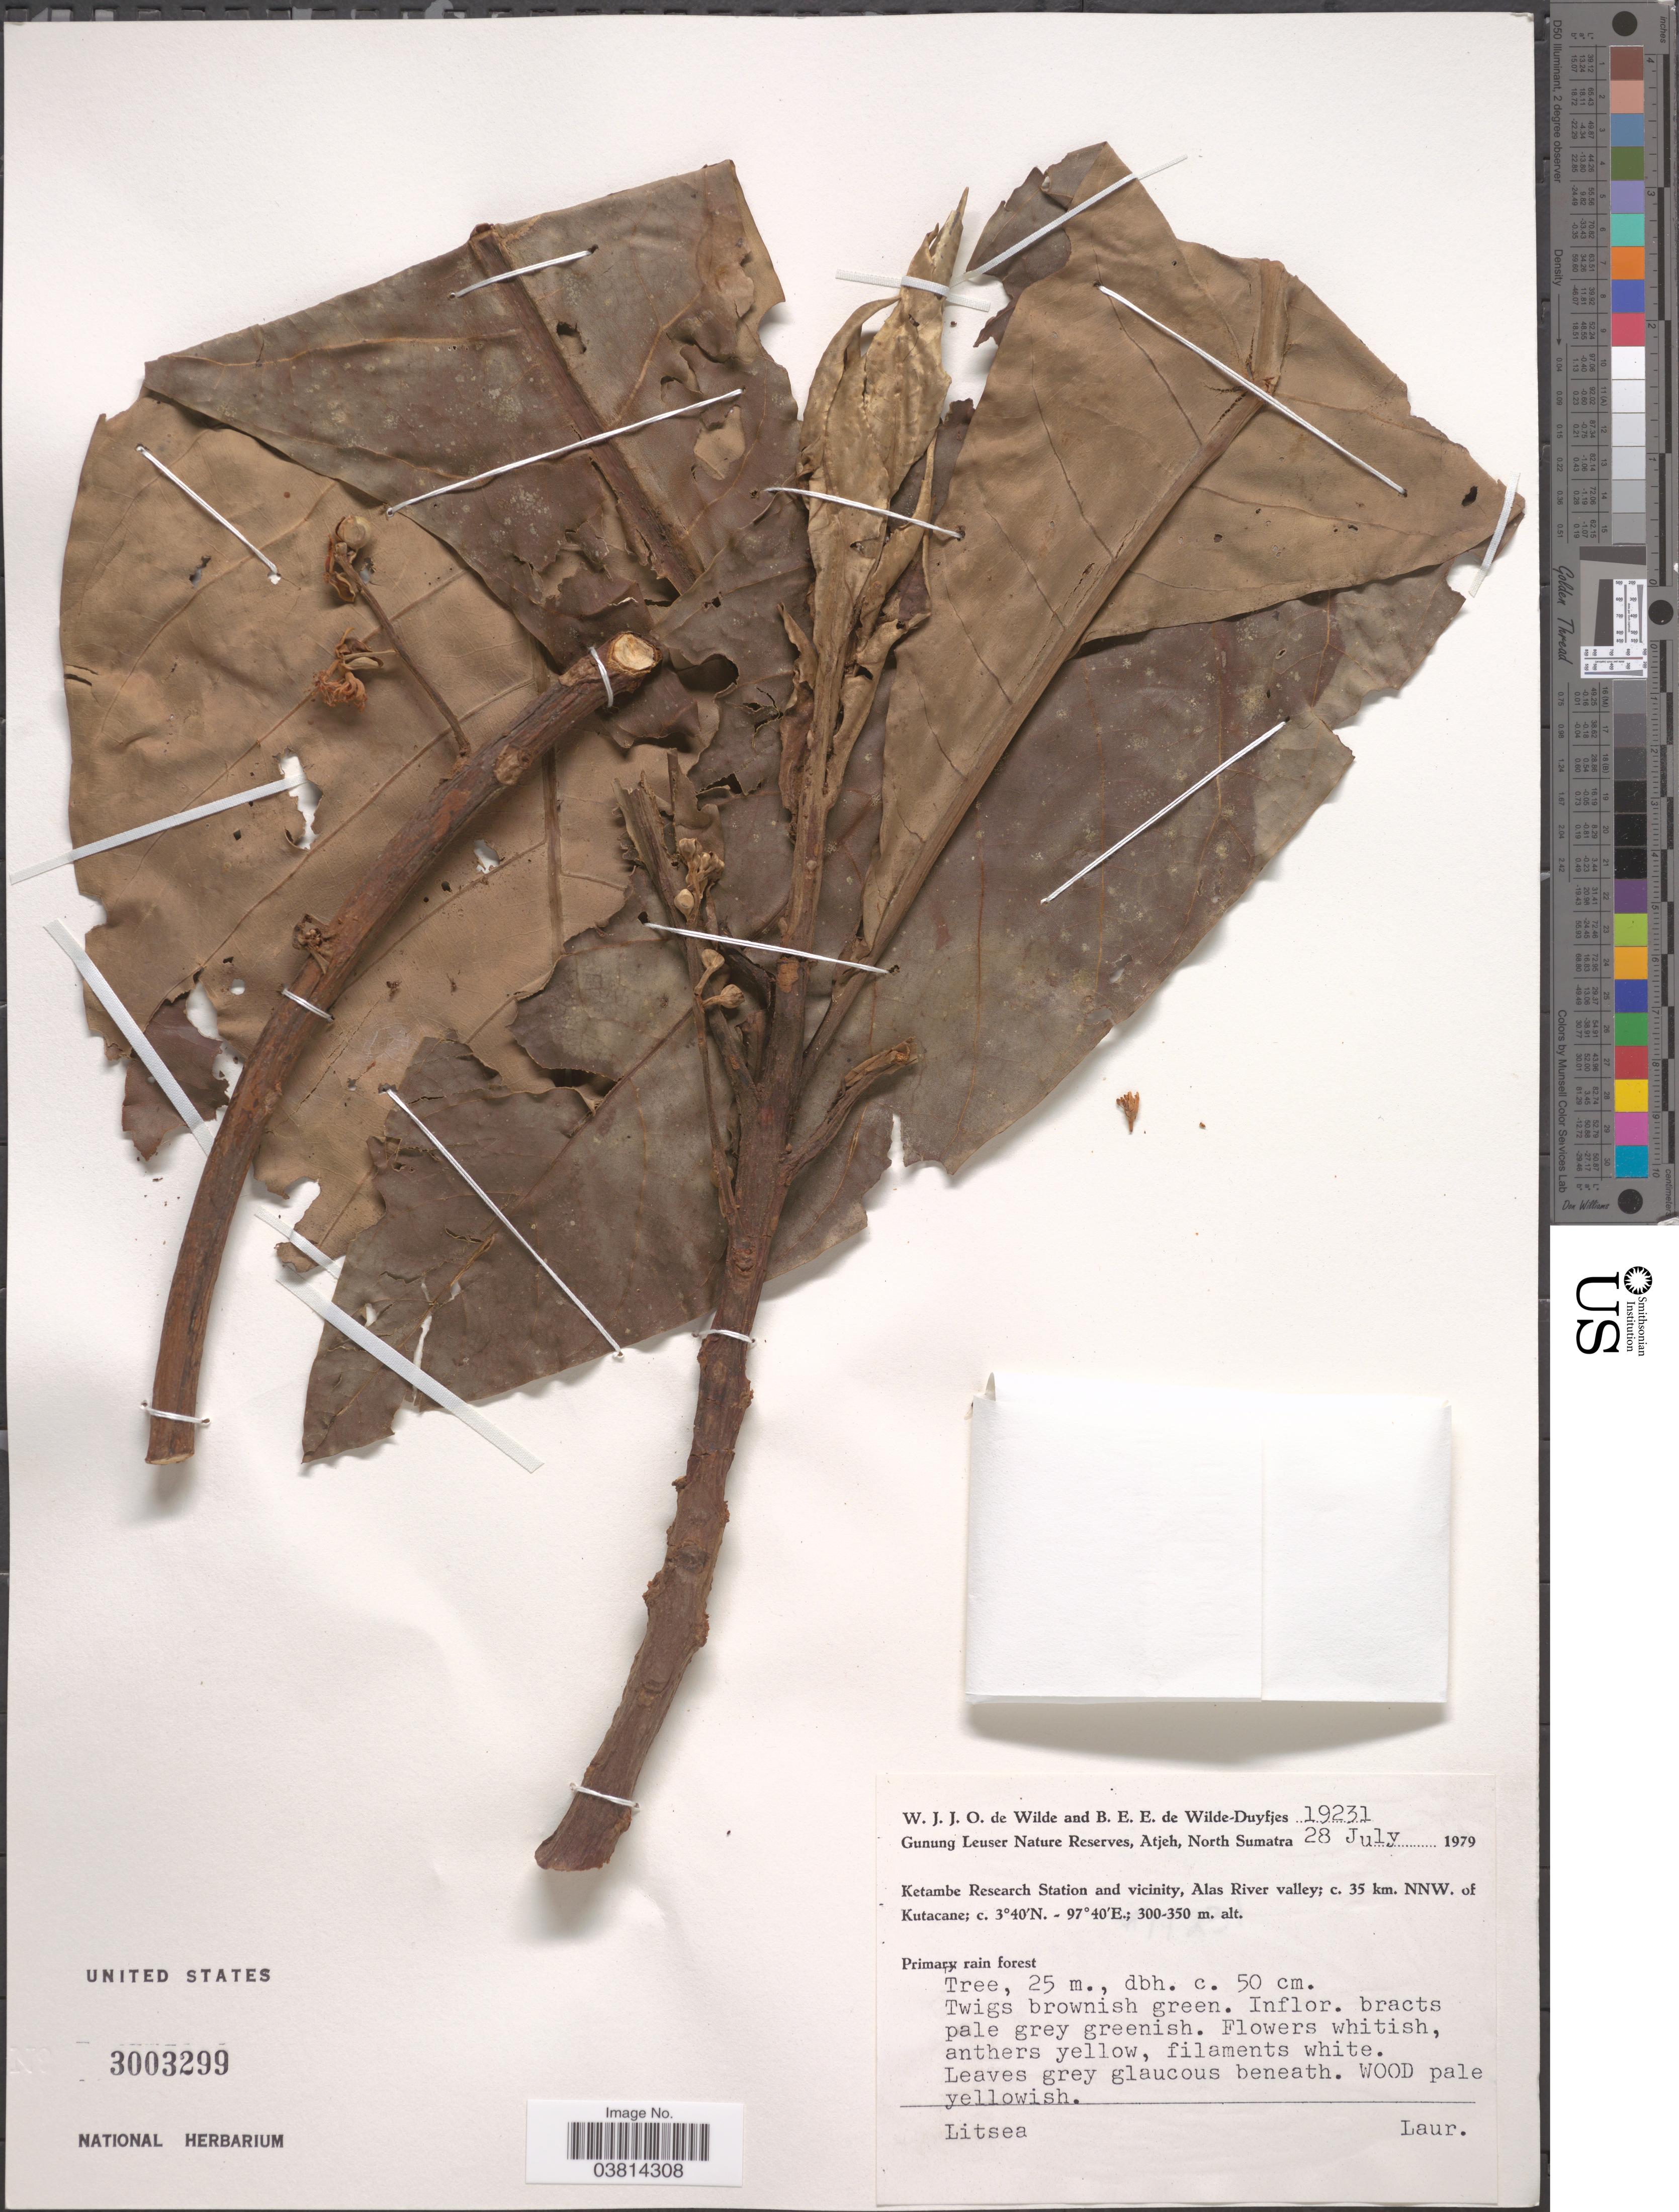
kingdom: Plantae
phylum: Tracheophyta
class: Magnoliopsida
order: Laurales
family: Lauraceae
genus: Litsea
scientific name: Litsea sp.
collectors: W. J. de Wilde & B. E. de Wilde-Duyfjes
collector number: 19231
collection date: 1979-07-28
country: Indonesia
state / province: Sumatra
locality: Gunung Leuser Nature Reserve, Atjeh, North Sumatra. Ketambe Research Station and vicinity, Alas River valley; c. 35 km. NNW. of Kutacane.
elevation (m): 300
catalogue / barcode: US 3003299